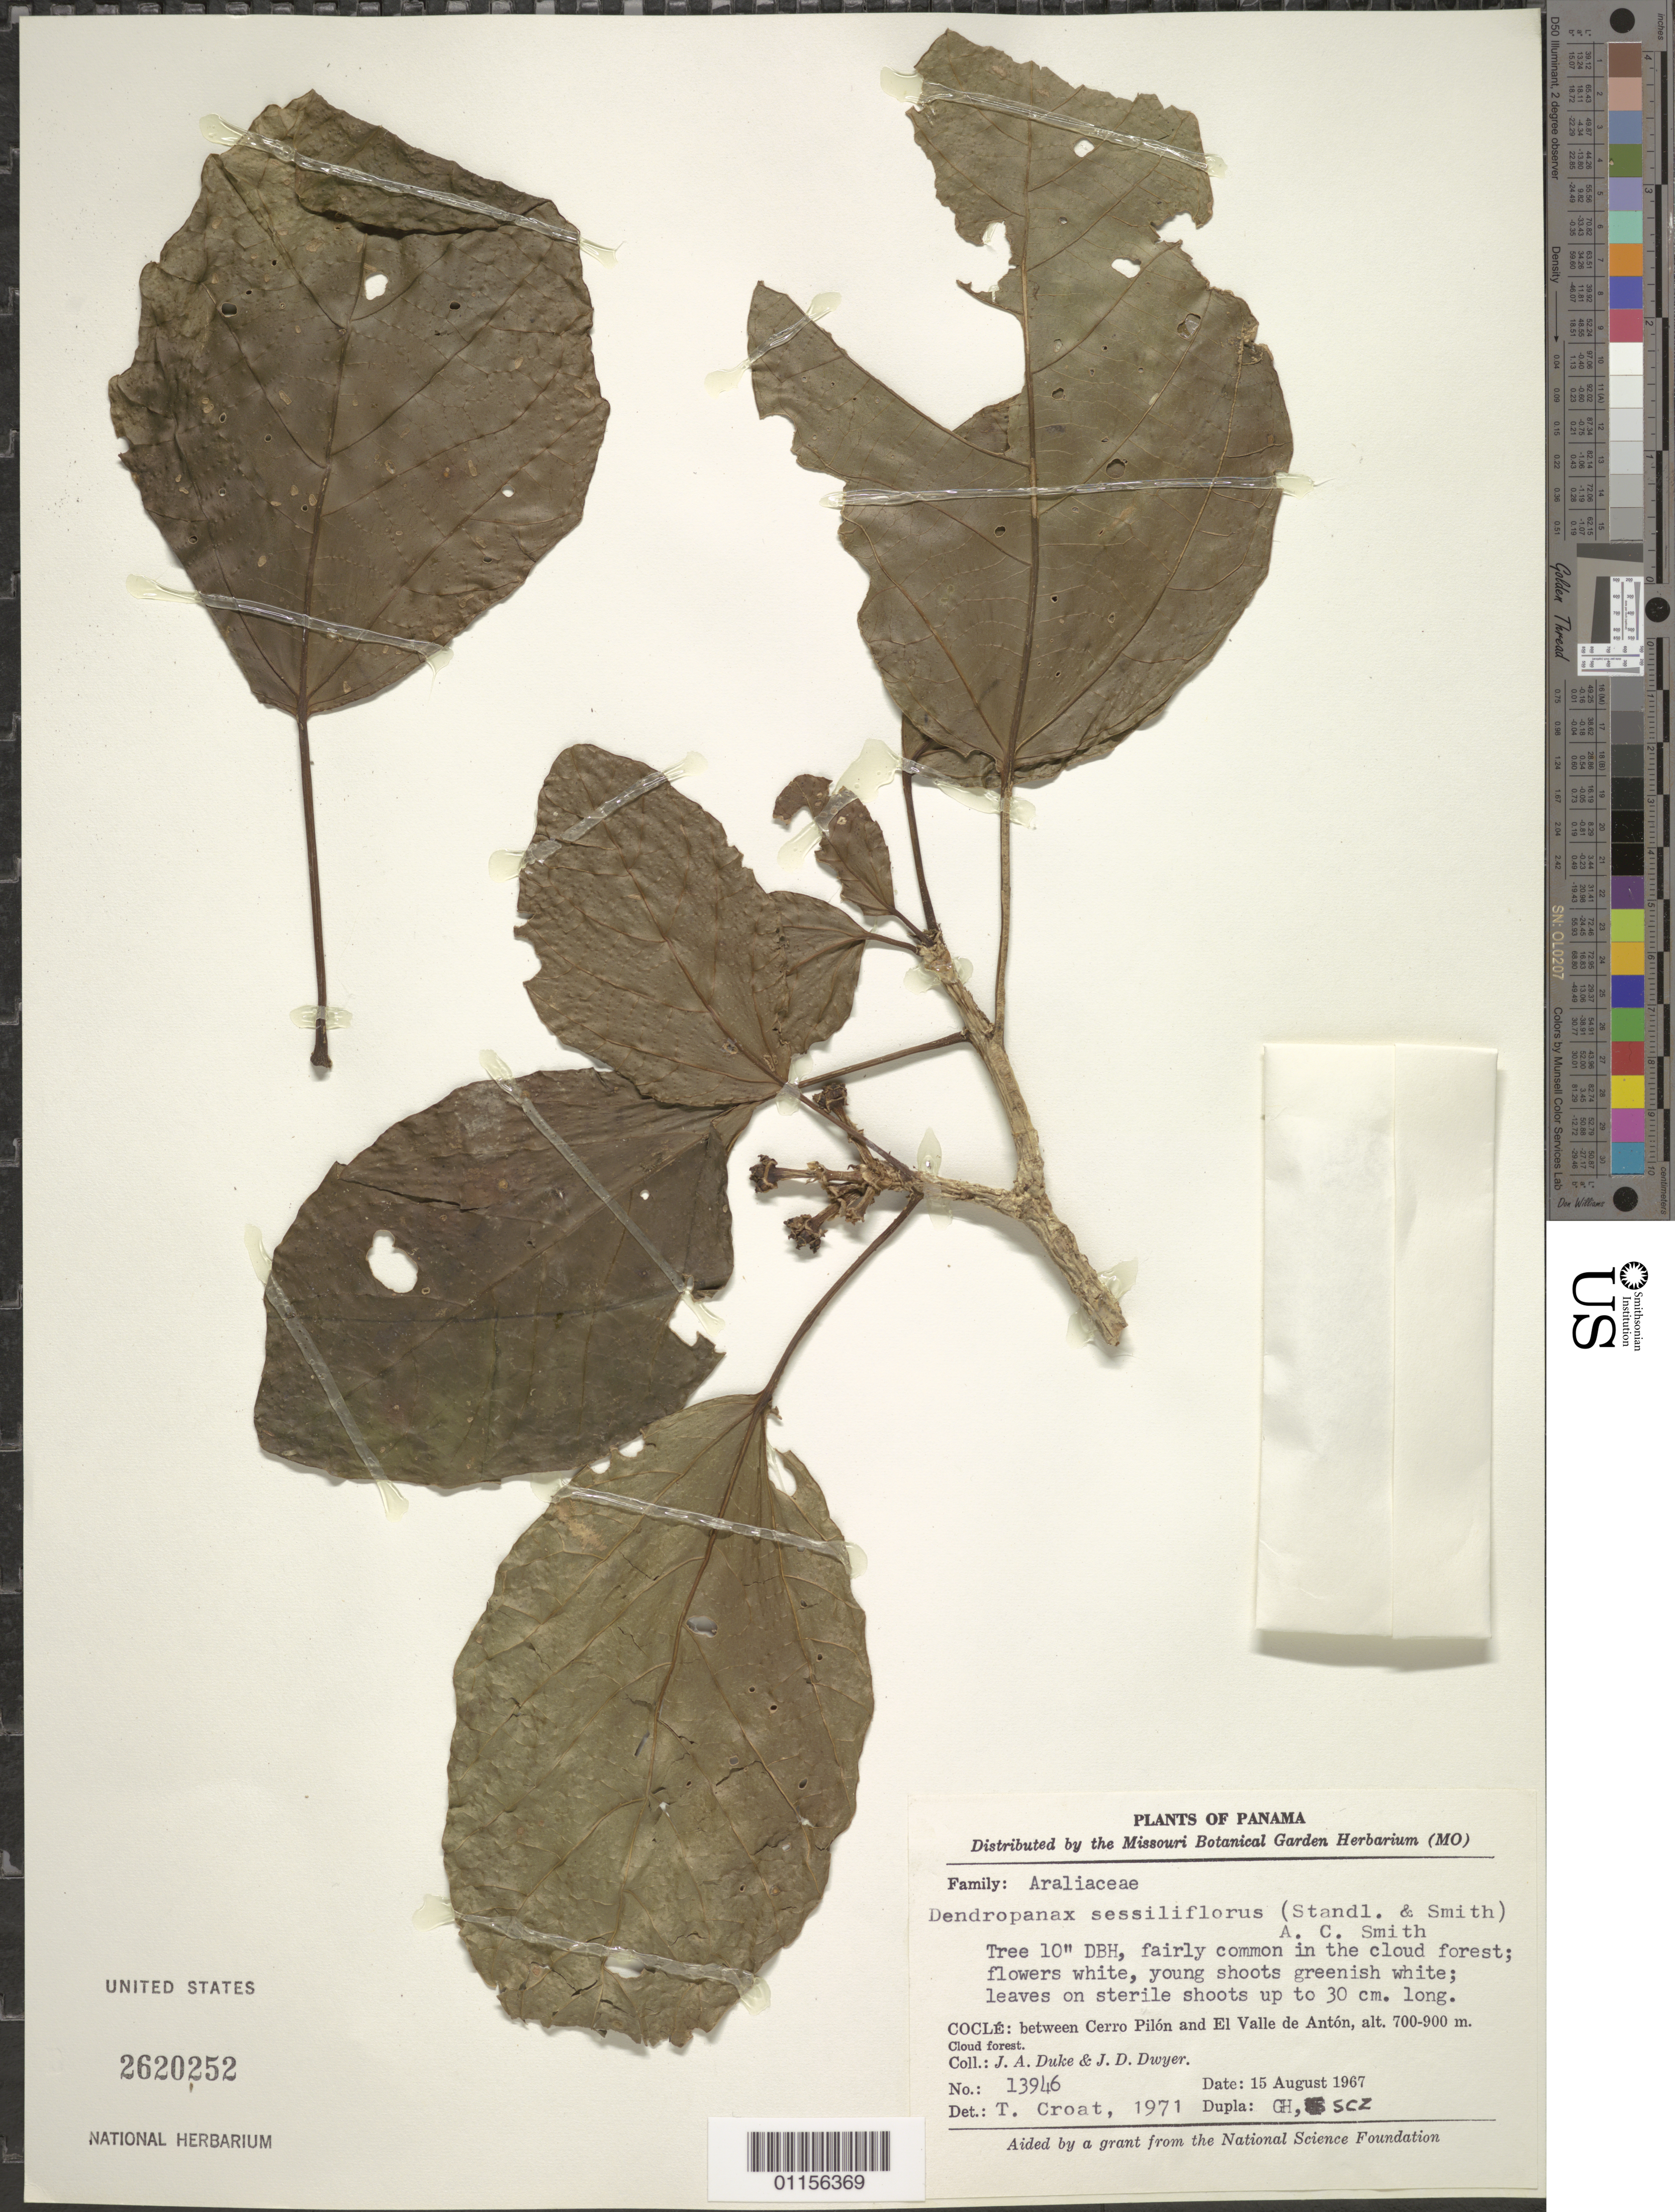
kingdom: Plantae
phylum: Tracheophyta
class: Magnoliopsida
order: Apiales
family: Araliaceae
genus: Dendropanax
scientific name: Dendropanax sessiliflorus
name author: (Standl. & A.C. Sm.) A.C. Sm.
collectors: J. A. Duke & J. D. Dwyer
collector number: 13946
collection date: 1967-08-15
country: Panama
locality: Between Cerro Pilon and El Valle de Anton.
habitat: Tree, fairly common in the cloud forest.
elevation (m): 700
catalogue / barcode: US 2620252